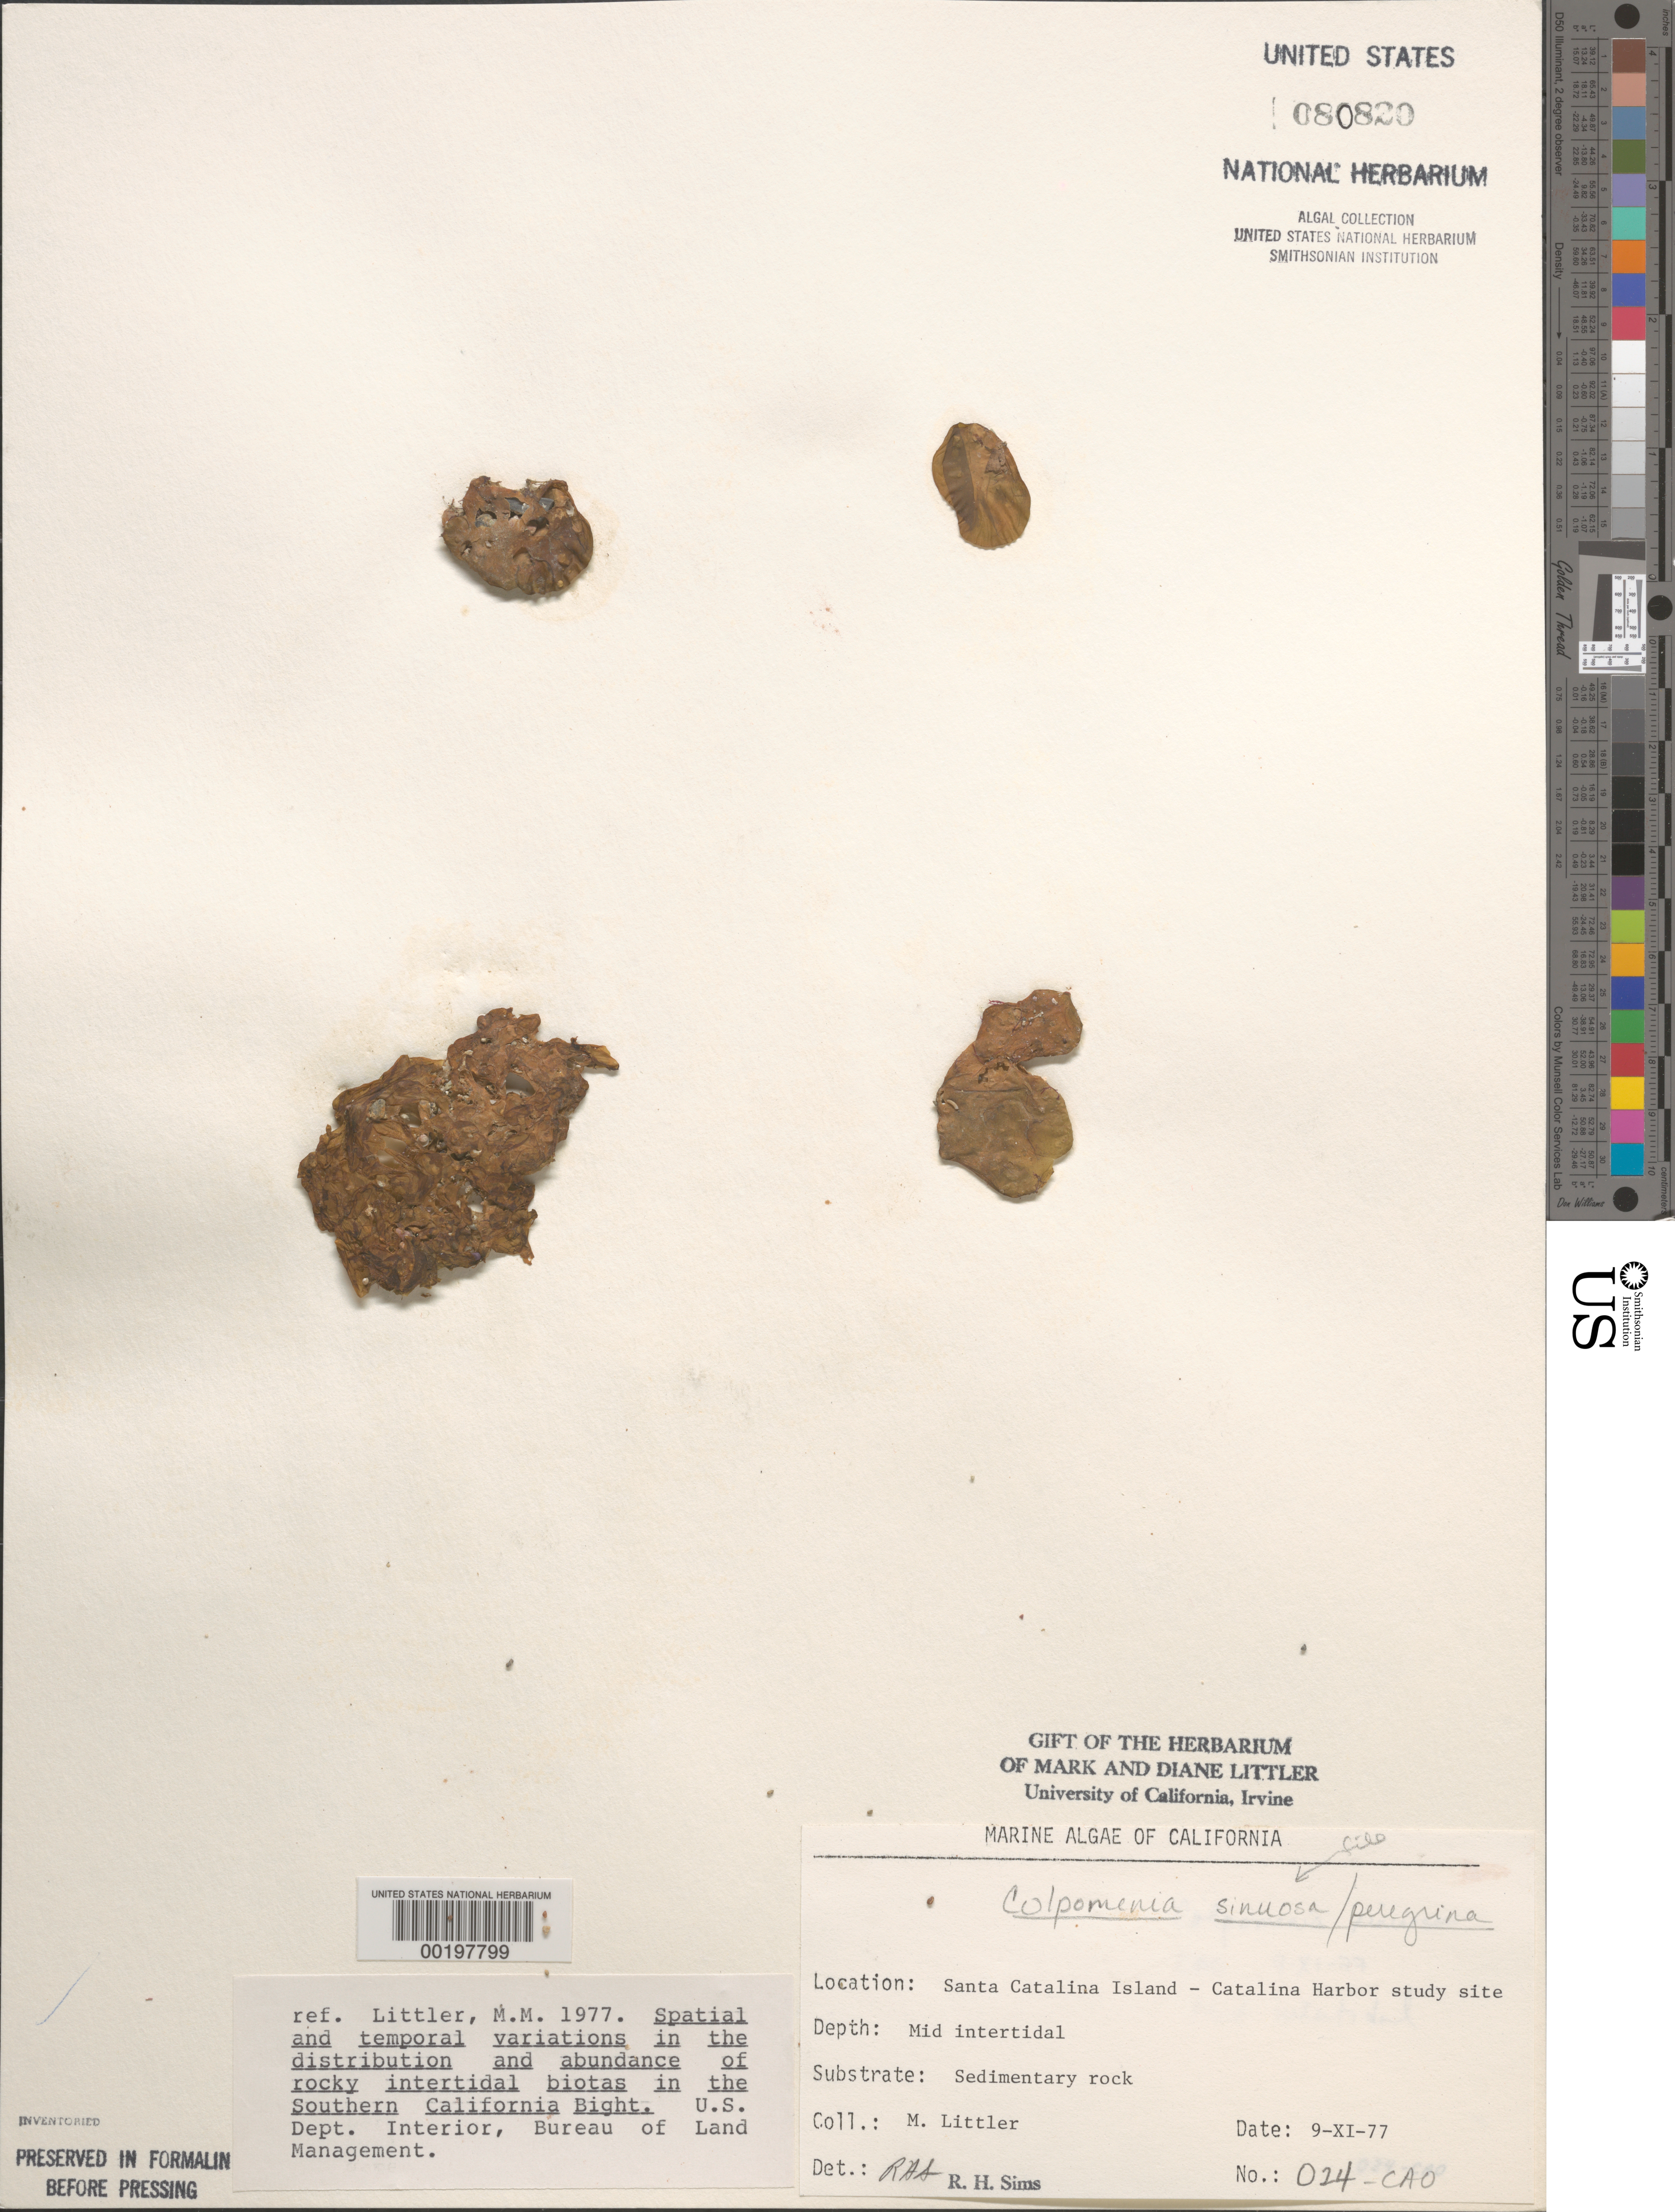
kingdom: Chromista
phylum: Ochrophyta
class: Phaeophyceae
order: Scytosiphonales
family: Scytosiphonaceae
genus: Colpomenia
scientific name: Colpomenia sinuosa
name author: (K. Mert. ex Roth) Derbes & Solier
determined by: Sims, Robert H.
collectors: M. M. Littler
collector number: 024-cao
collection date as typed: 09 Nov 1977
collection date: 1977-11-09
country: United States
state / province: California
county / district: Los Angeles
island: Santa Catalina Island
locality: West side of Catalina Harbor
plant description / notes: BLM-SOCALBIGHT Rocky Intertidal Survey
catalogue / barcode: US 80820